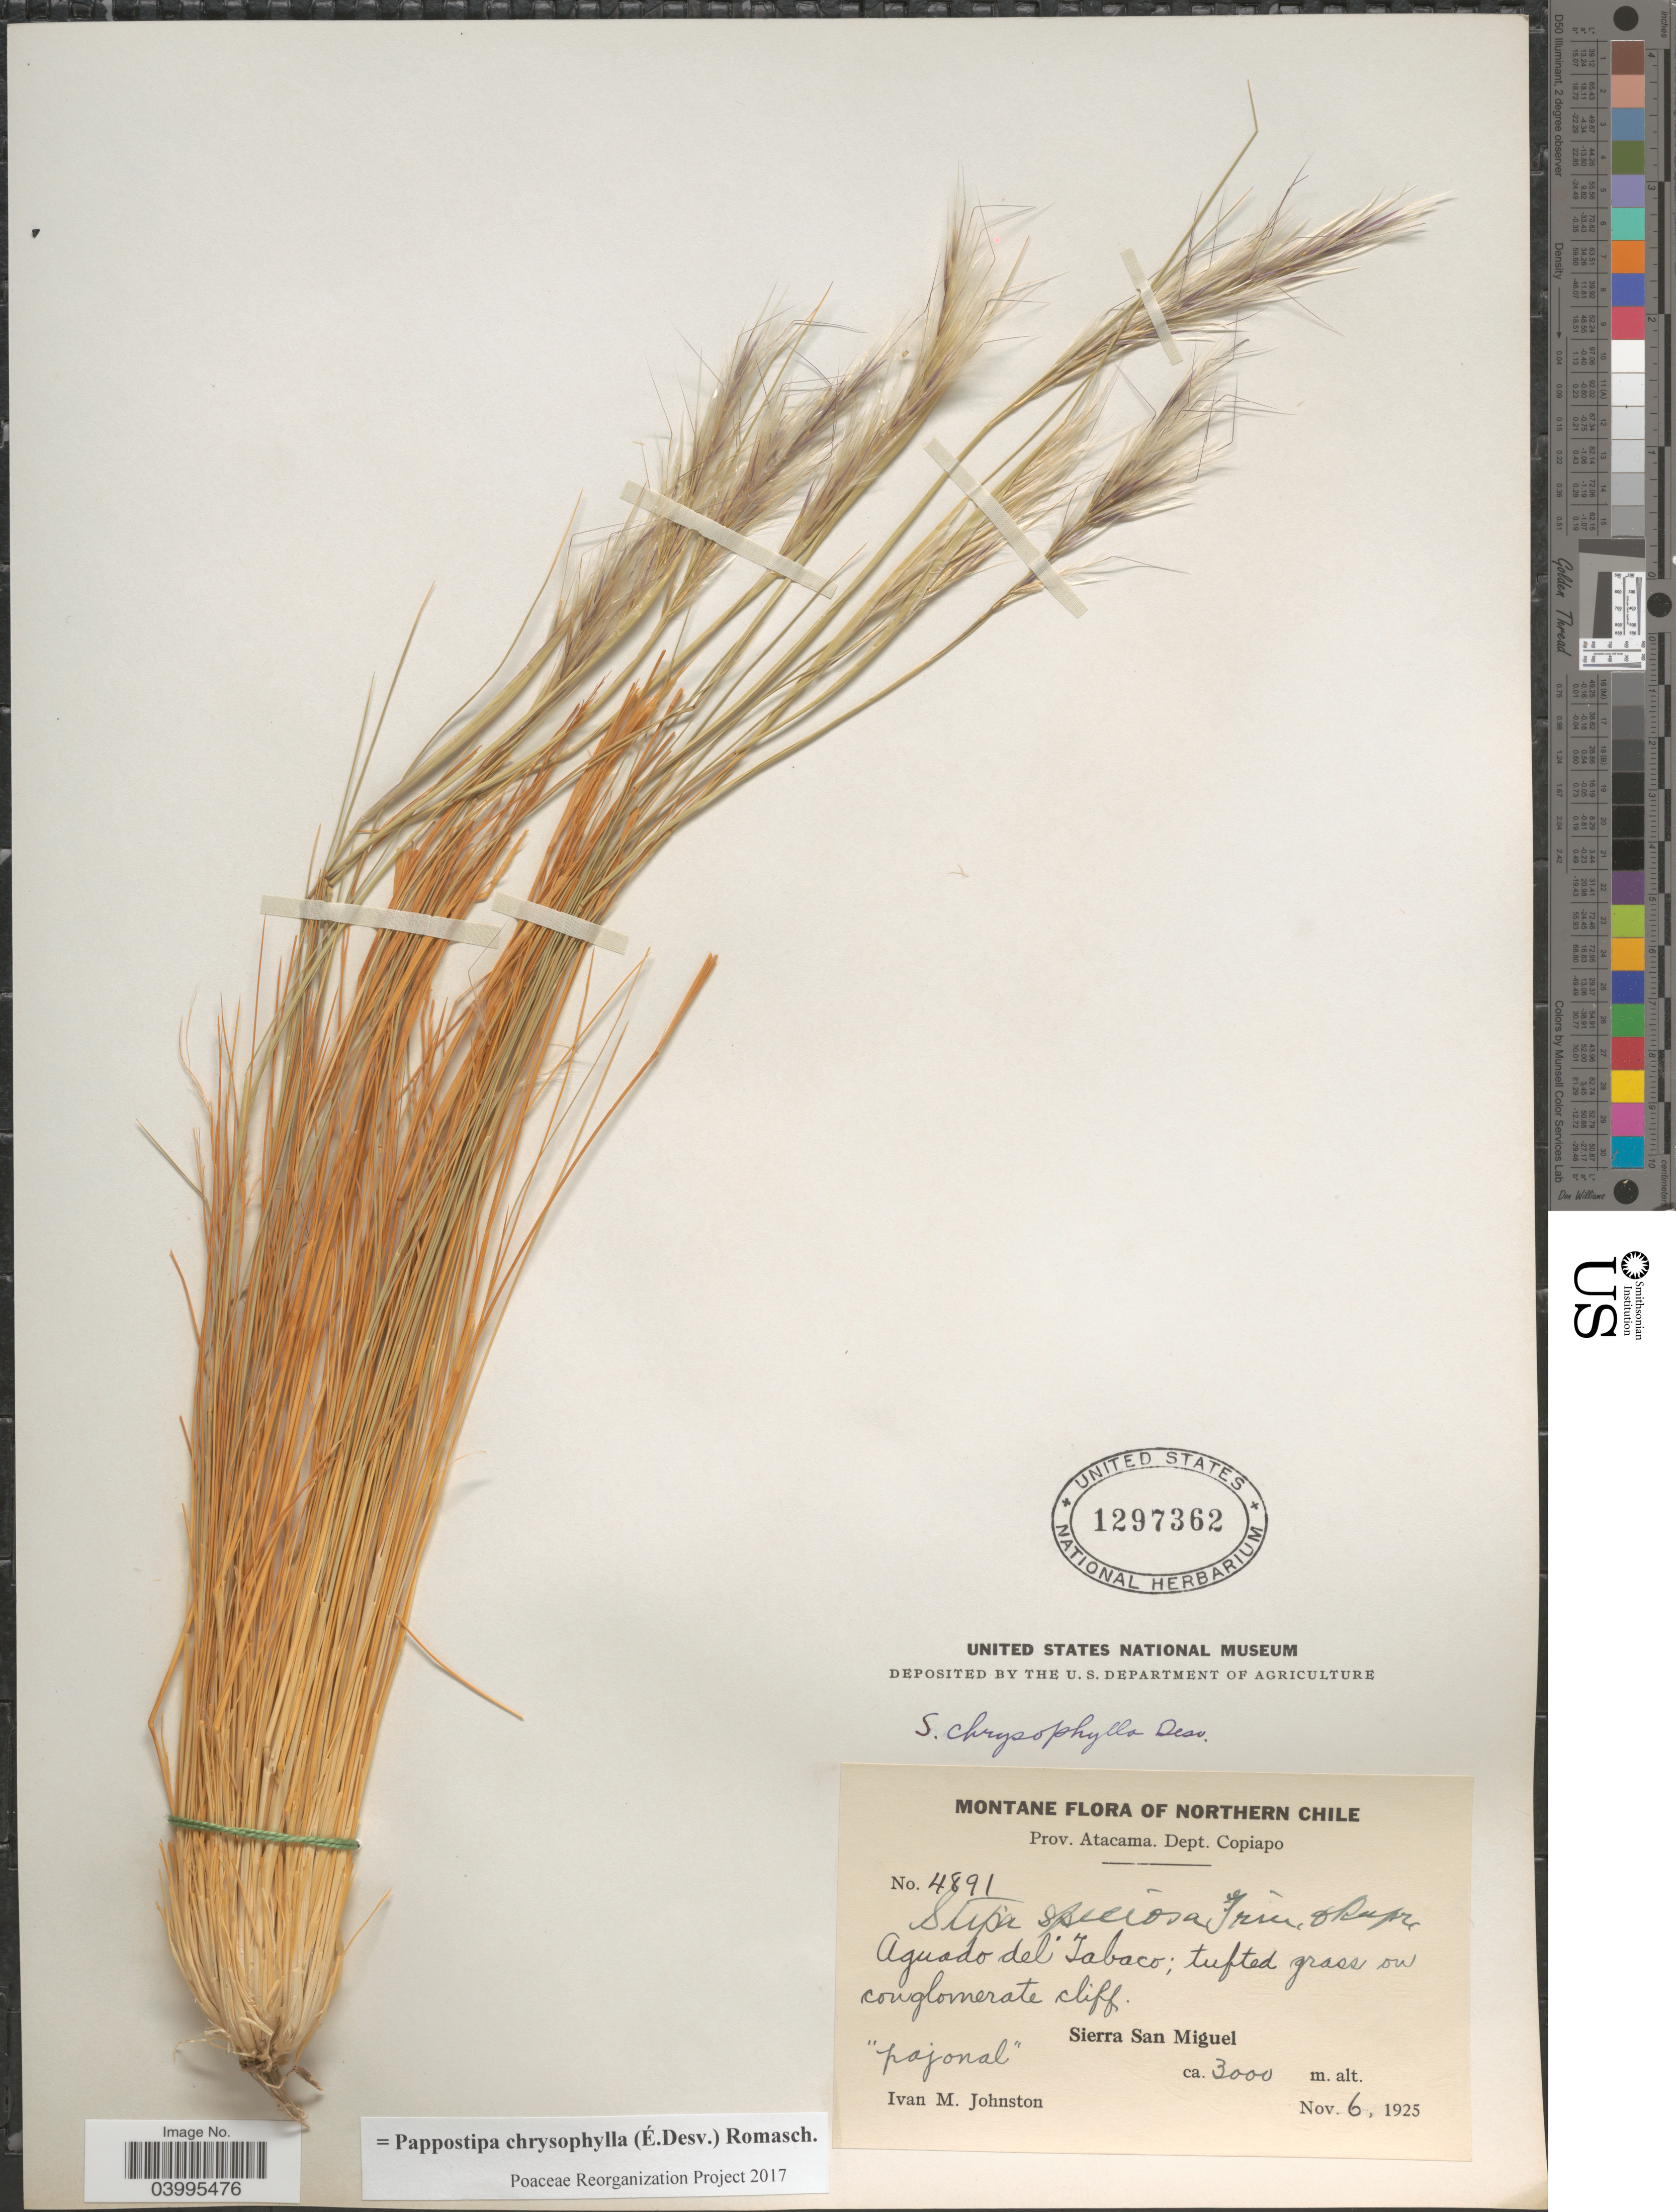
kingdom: Plantae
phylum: Tracheophyta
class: Liliopsida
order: Poales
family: Poaceae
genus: Pappostipa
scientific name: Pappostipa chrysophylla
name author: (É. Desv.) Romasch.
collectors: I.M. Johnston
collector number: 4891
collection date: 1925-11-06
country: Chile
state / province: Atacama (III)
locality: Montane of Northern Chile. Aguado del Tabaco. Dept. Copiapo. Sierra San Miguel.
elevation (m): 3000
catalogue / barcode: US 1297362